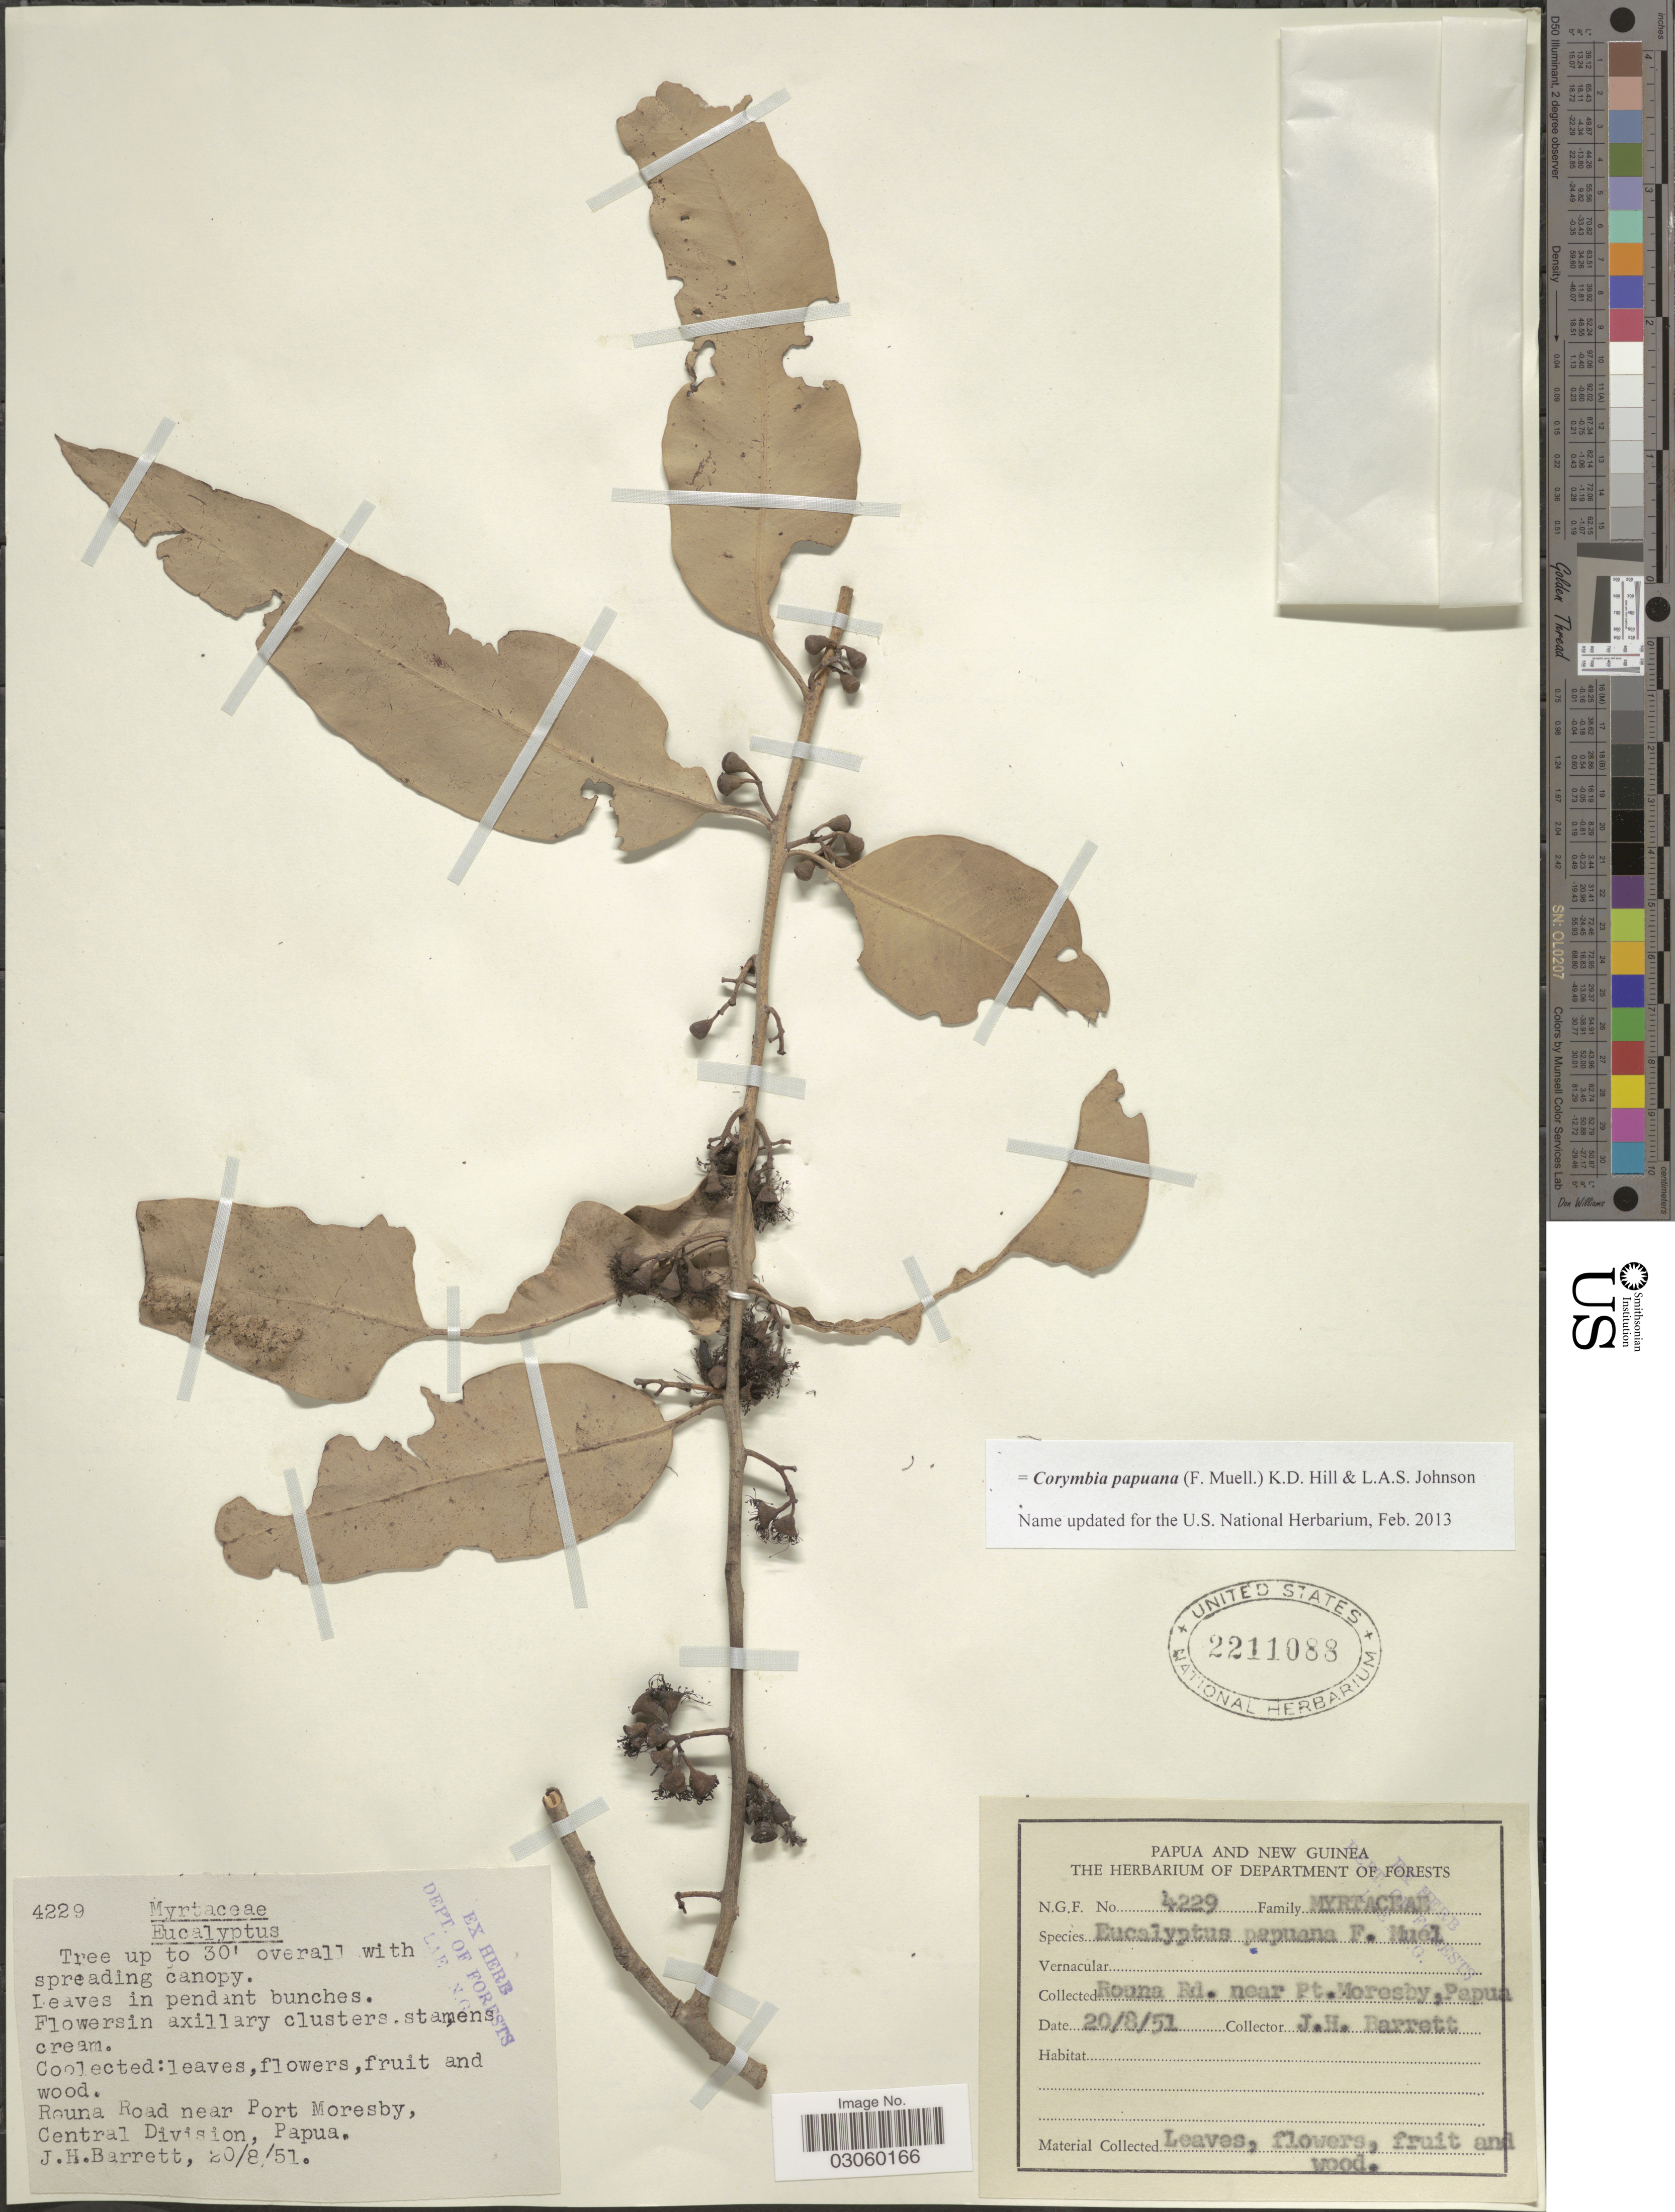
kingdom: Plantae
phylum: Tracheophyta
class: Magnoliopsida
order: Myrtales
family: Myrtaceae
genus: Corymbia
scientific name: Corymbia papuana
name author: (F. Muell.) K.D. Hill & L.A.S. Johnson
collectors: J. Barrett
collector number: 4229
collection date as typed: Transcribed d/m/y: 20/8/51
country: Papua New Guinea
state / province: Central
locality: Rouna Road near Port Moresby, Central Division, Papua.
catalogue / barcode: US 2211088